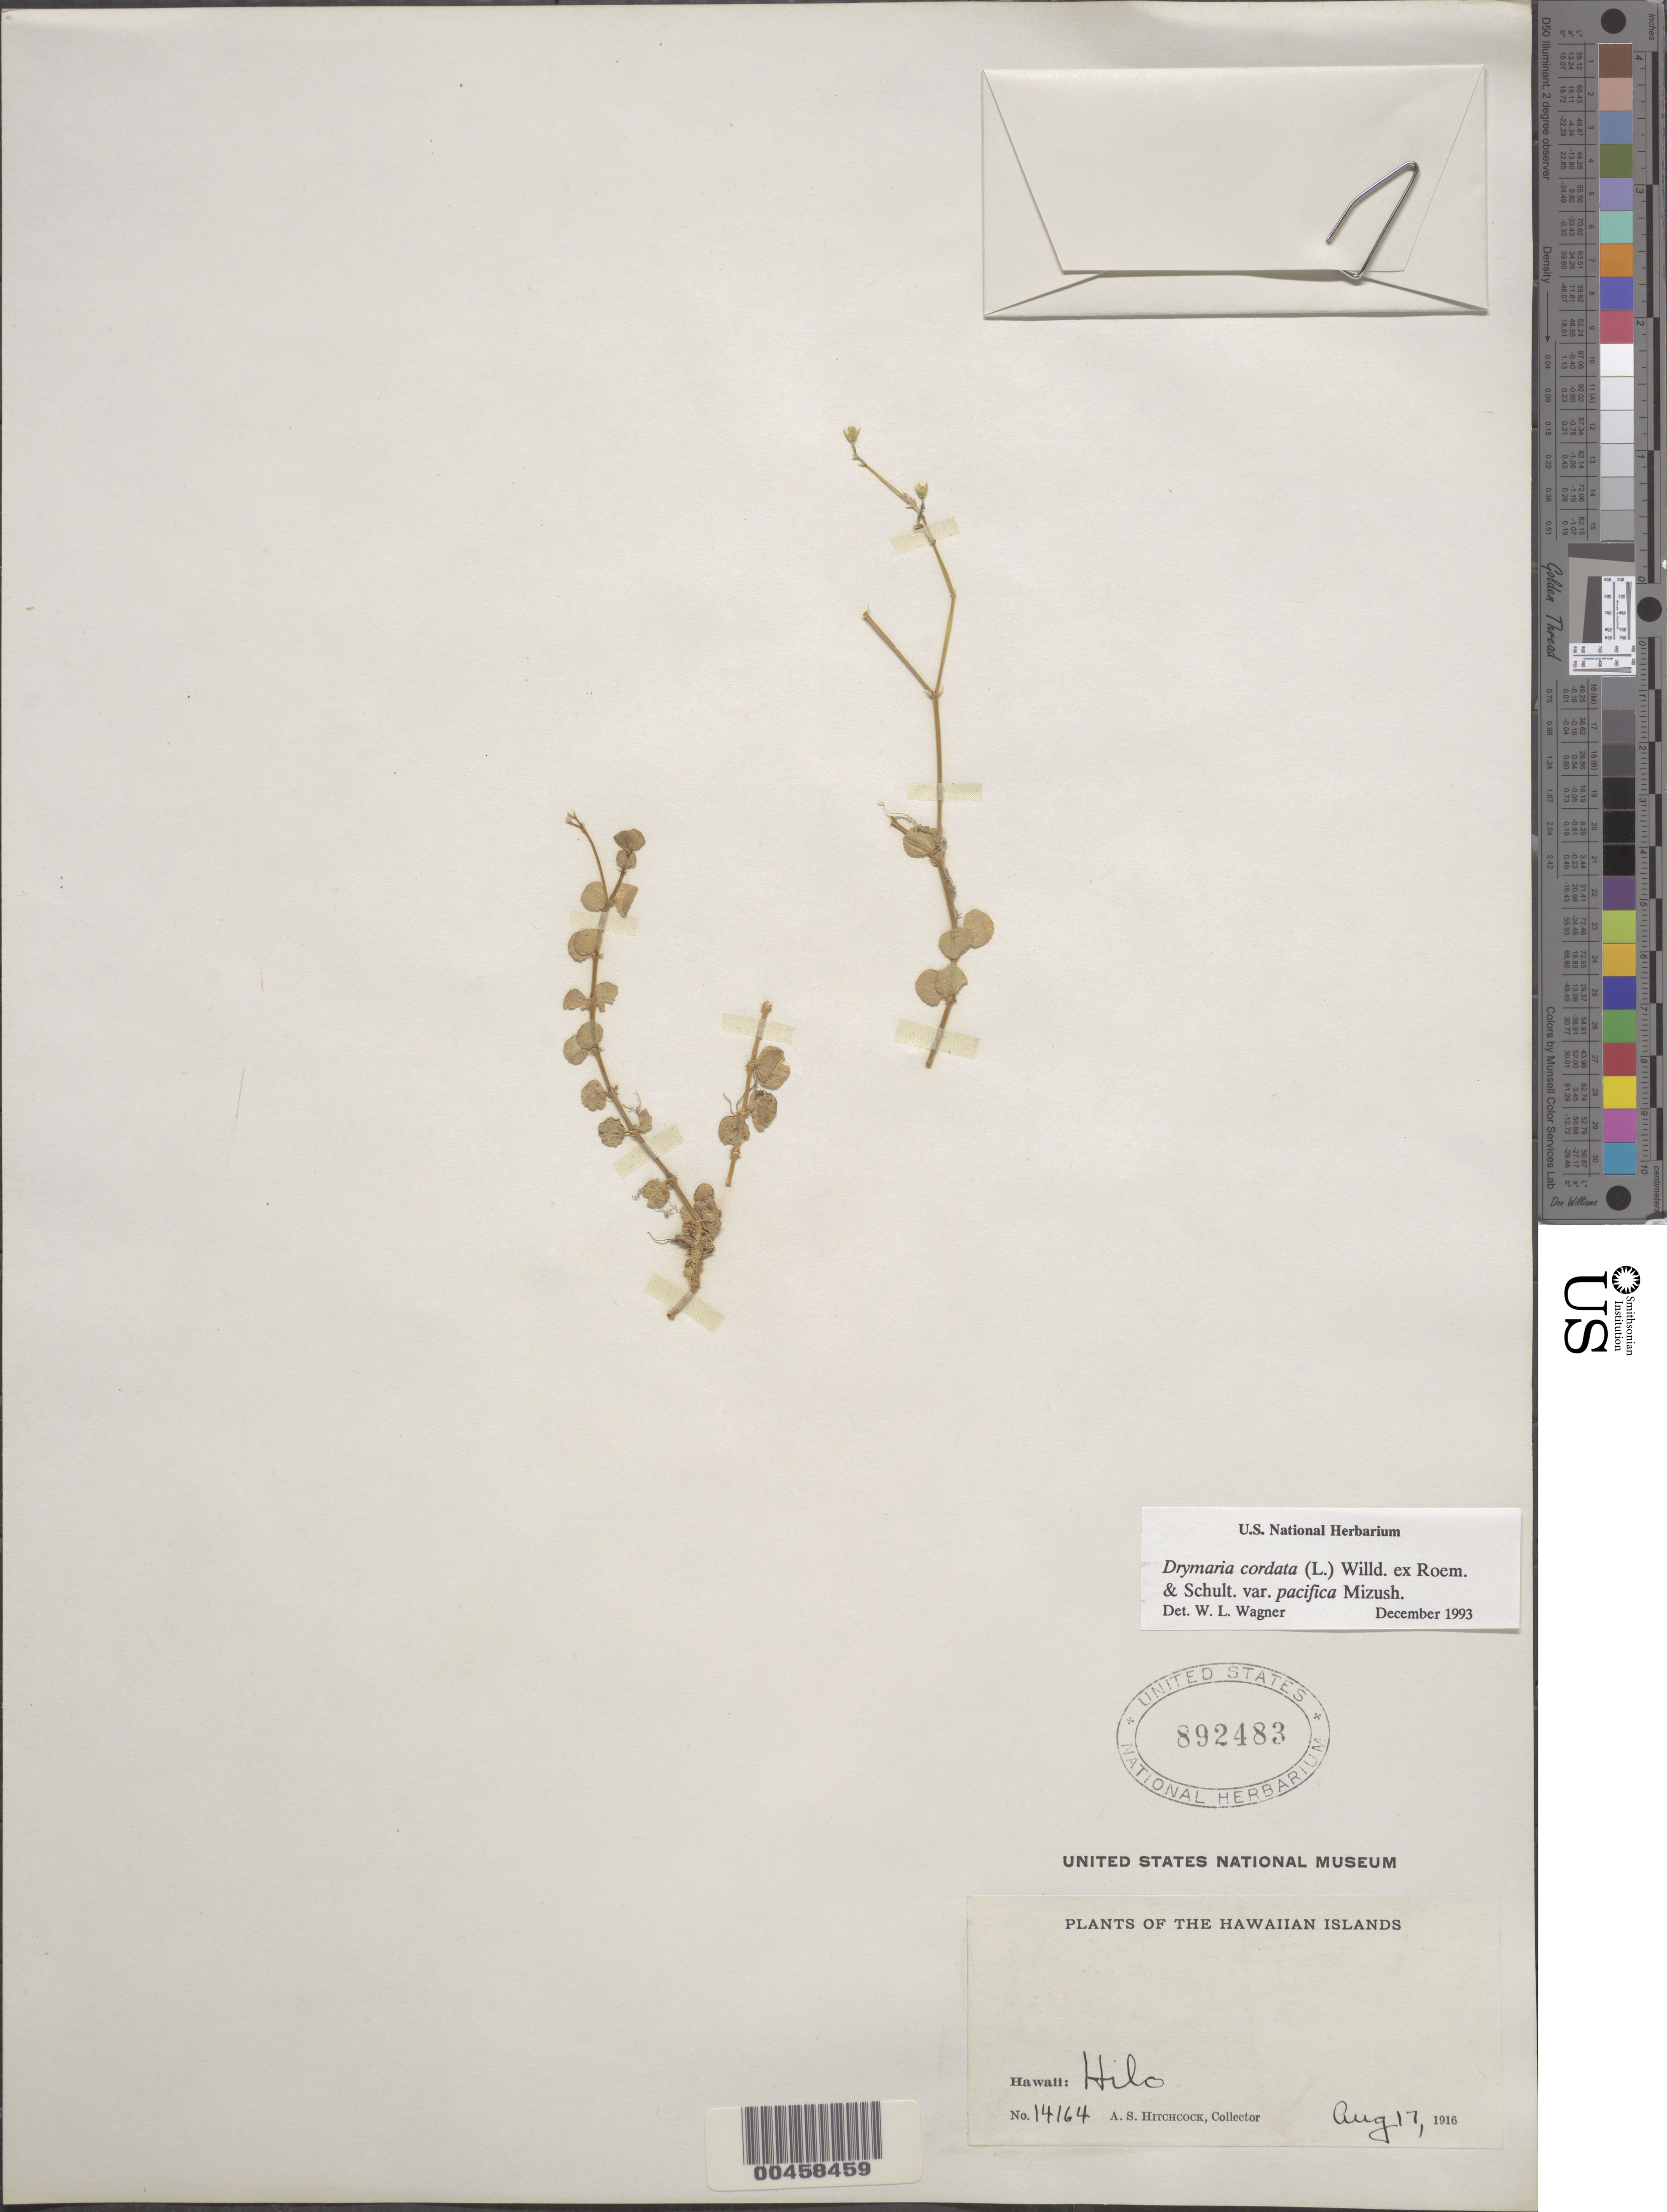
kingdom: Plantae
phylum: Tracheophyta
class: Magnoliopsida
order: Caryophyllales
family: Caryophyllaceae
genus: Drymaria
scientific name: Drymaria cordata var. pacifica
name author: M. Mizush.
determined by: Wagner, W. L., (BOT), Smithsonian Institution - National Museum of Natural History (UNITED STATES)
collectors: A. S. Hitchcock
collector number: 14164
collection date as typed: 17 Aug 1916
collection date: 1916-08-17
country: United States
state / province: Hawaii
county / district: Hawaii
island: Hawaii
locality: Hilo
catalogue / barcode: US 892483